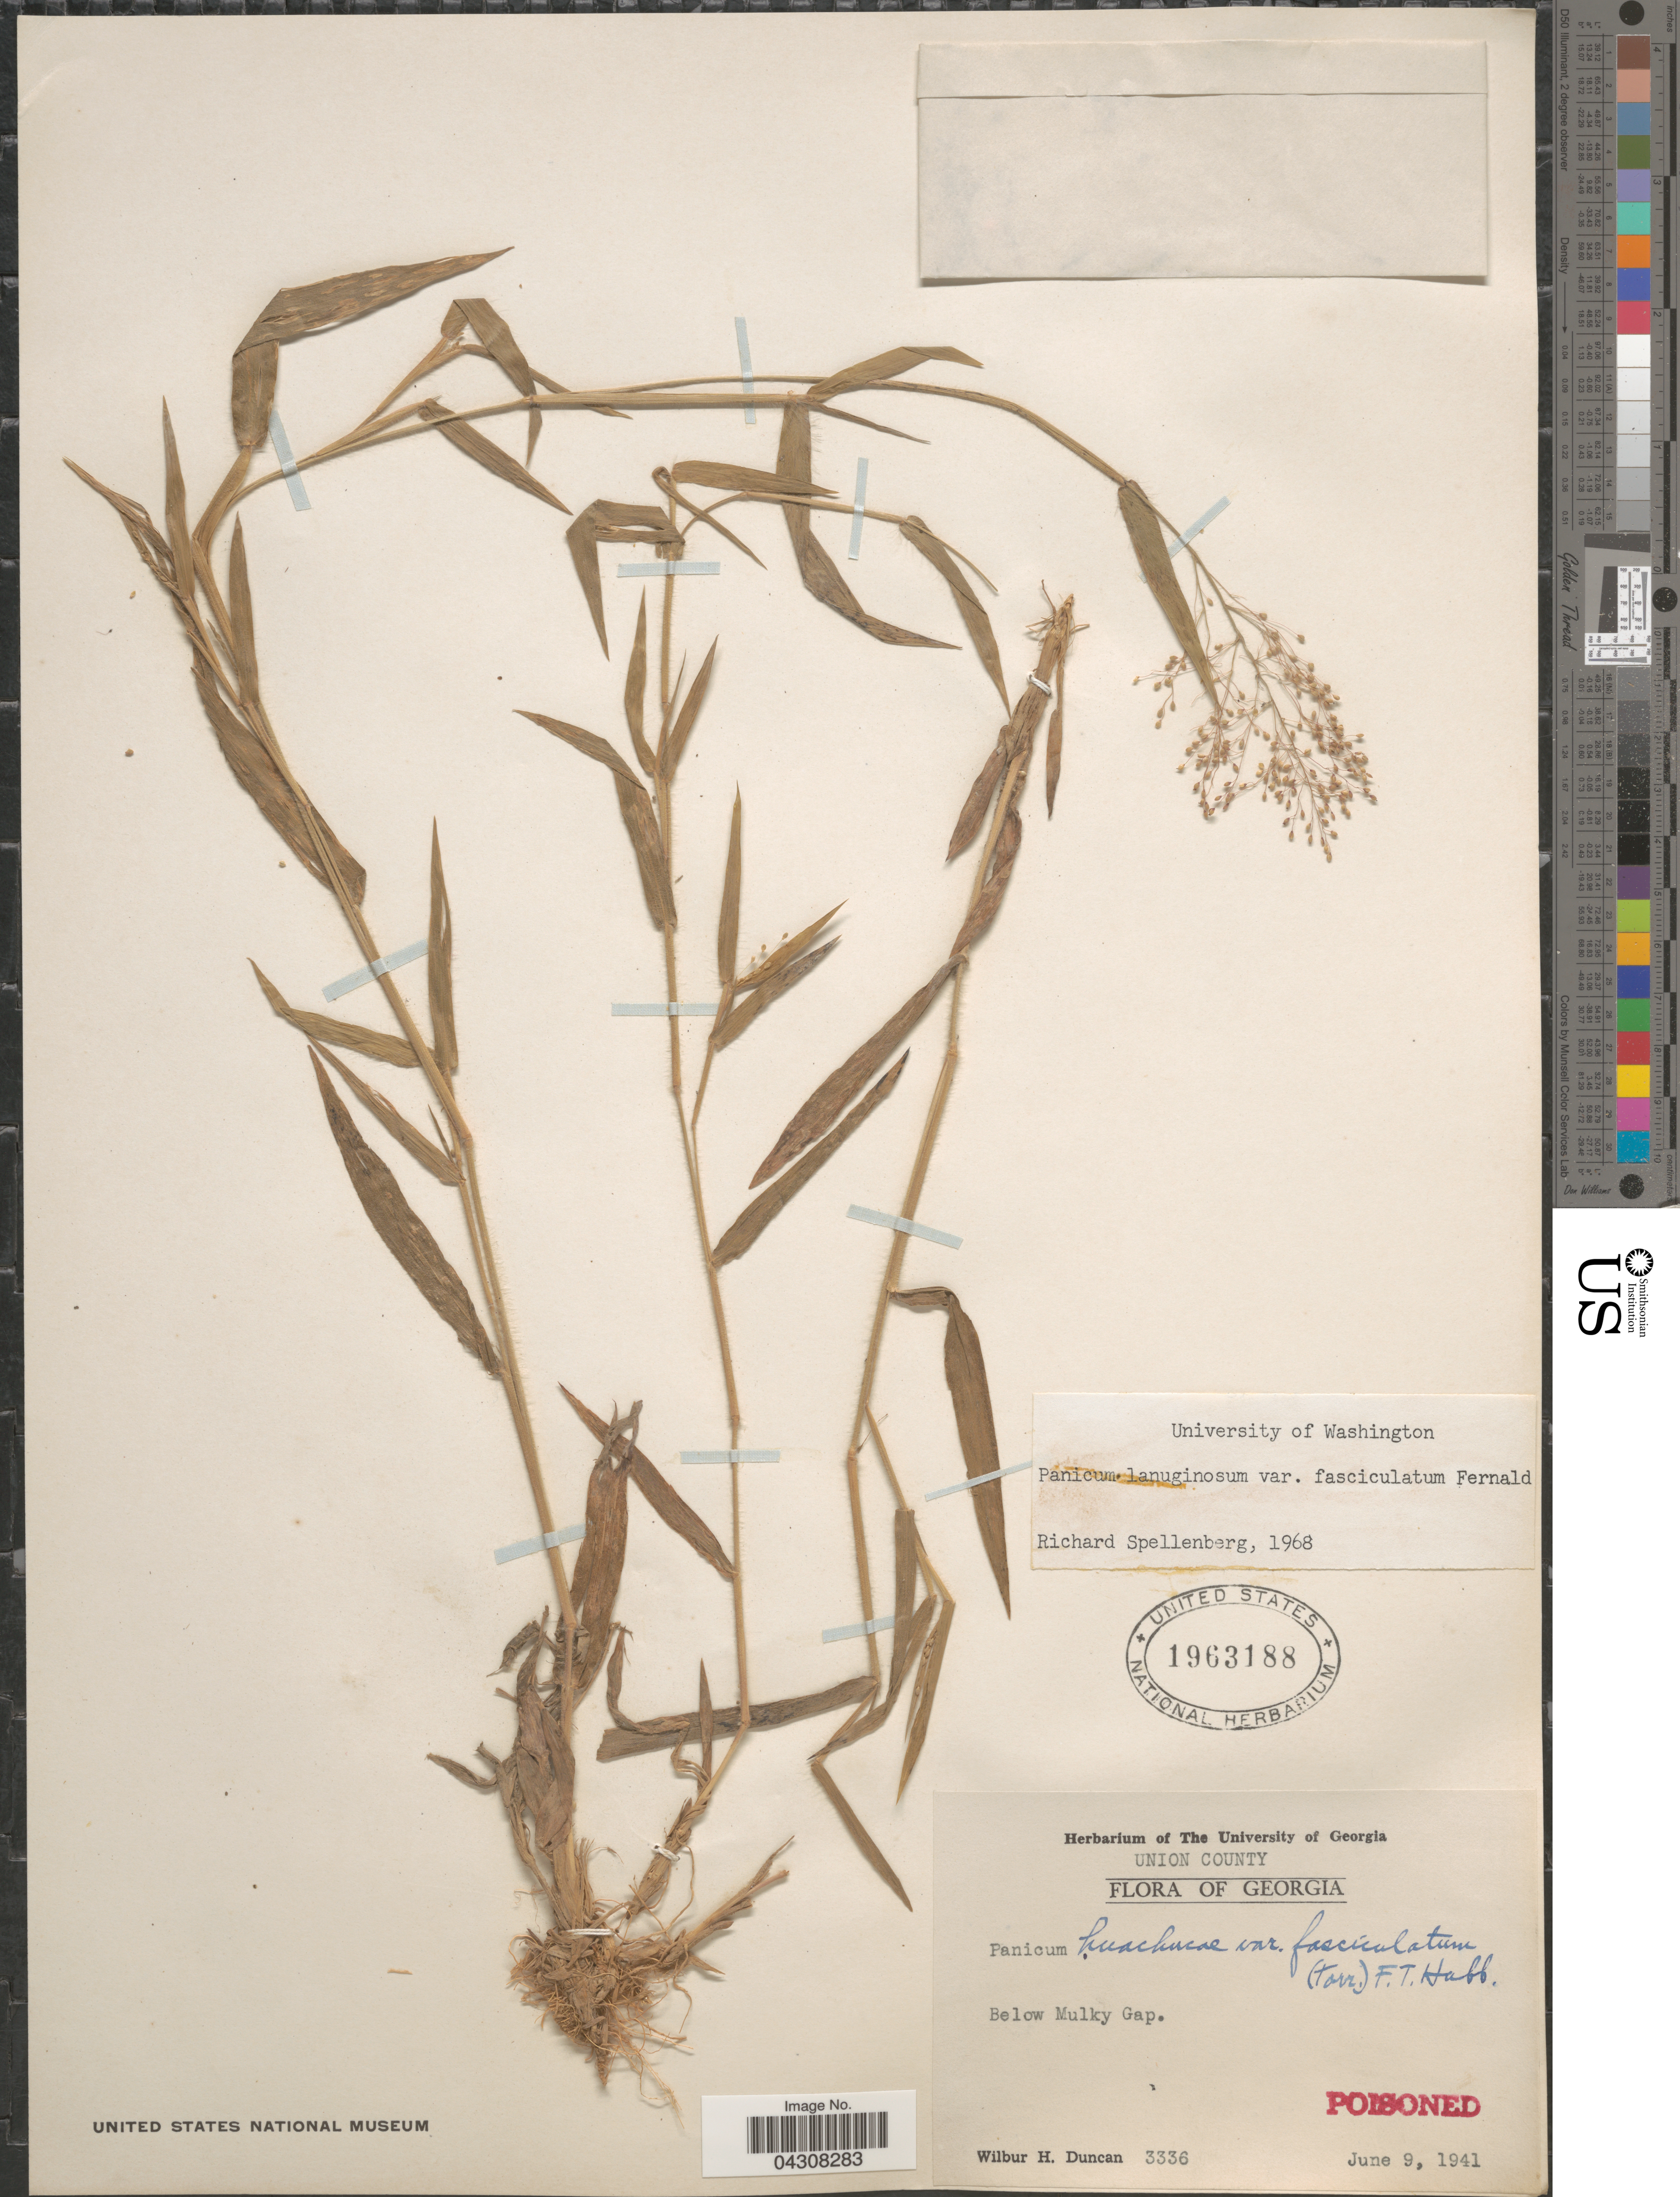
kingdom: Plantae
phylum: Tracheophyta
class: Liliopsida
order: Poales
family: Poaceae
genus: Dichanthelium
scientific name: Dichanthelium acuminatum var. acuminatum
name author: (Sw.) Gould & C.A. Clark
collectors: W. H. Duncan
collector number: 3336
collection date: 1941-06-09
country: United States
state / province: Georgia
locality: Union County. Below Mulky Gap.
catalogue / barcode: US 1963188